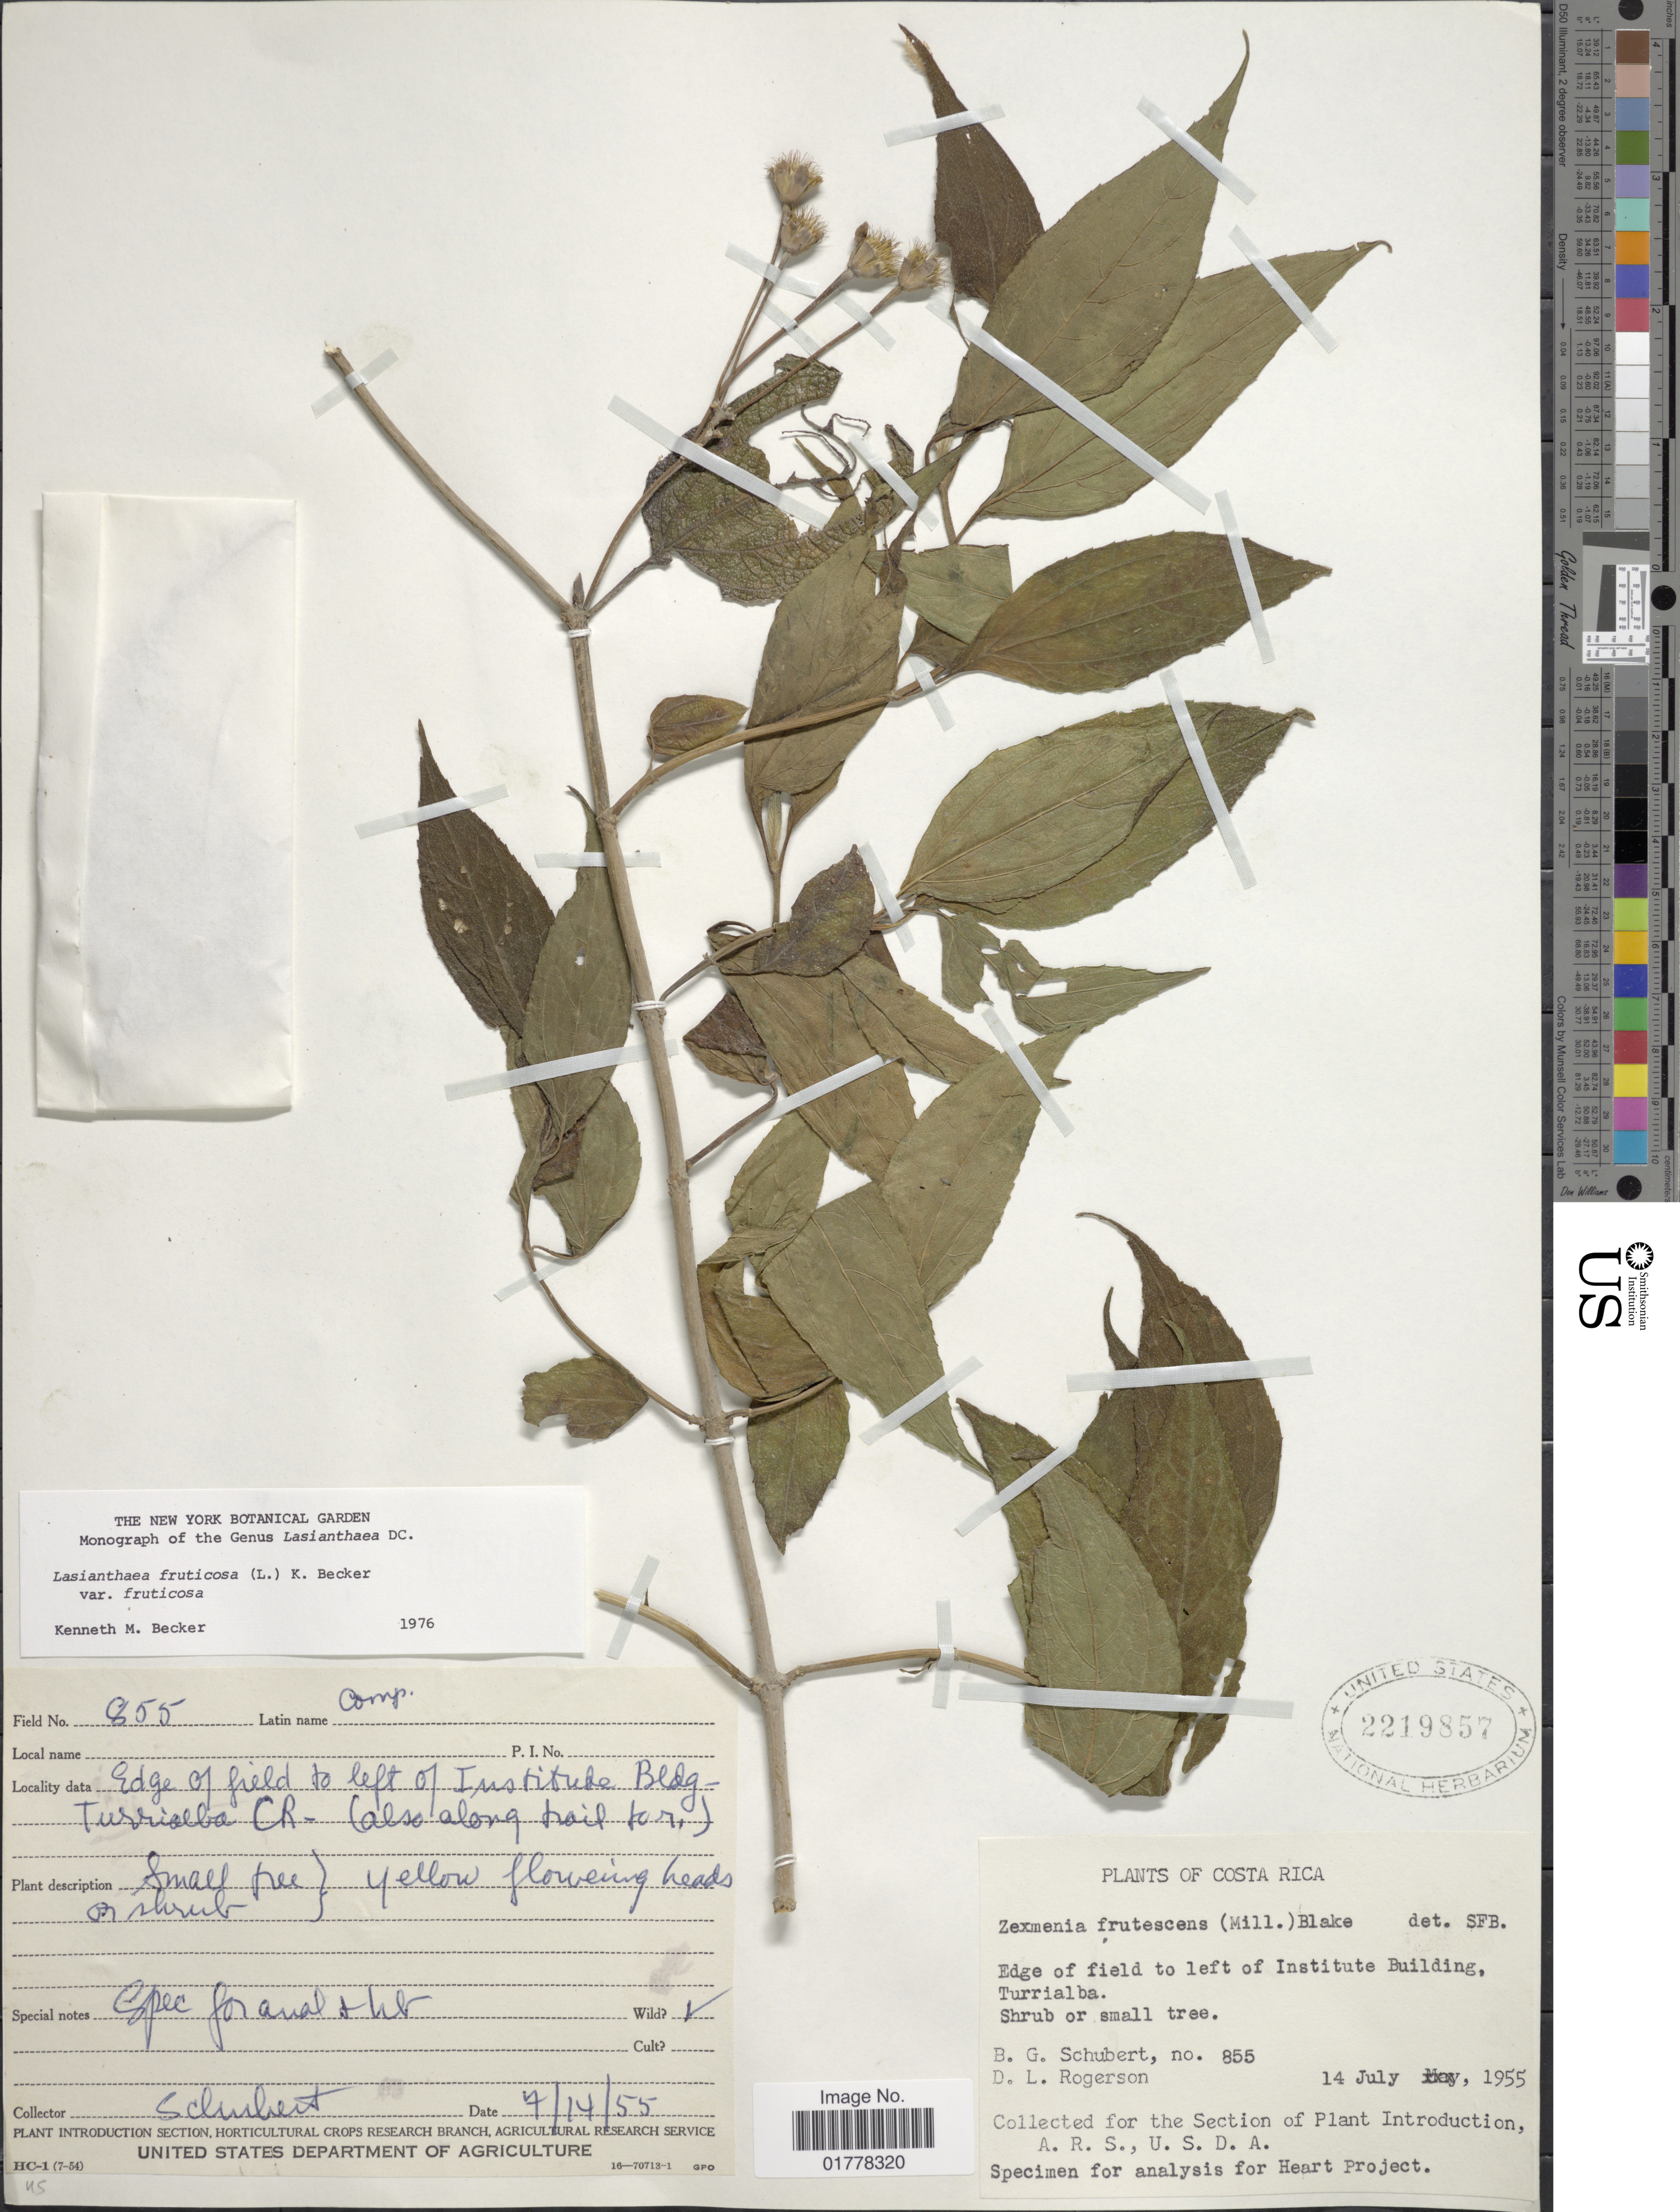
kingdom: Plantae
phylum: Tracheophyta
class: Magnoliopsida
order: Asterales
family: Asteraceae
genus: Lasianthaea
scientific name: Lasianthaea fruticosa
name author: (L.) K.M. Becker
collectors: B. Schubert & D. Rogerson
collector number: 855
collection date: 1955-07-14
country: Costa Rica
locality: Edge of field to left of Institute Building, Turrialba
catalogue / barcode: US 2219857